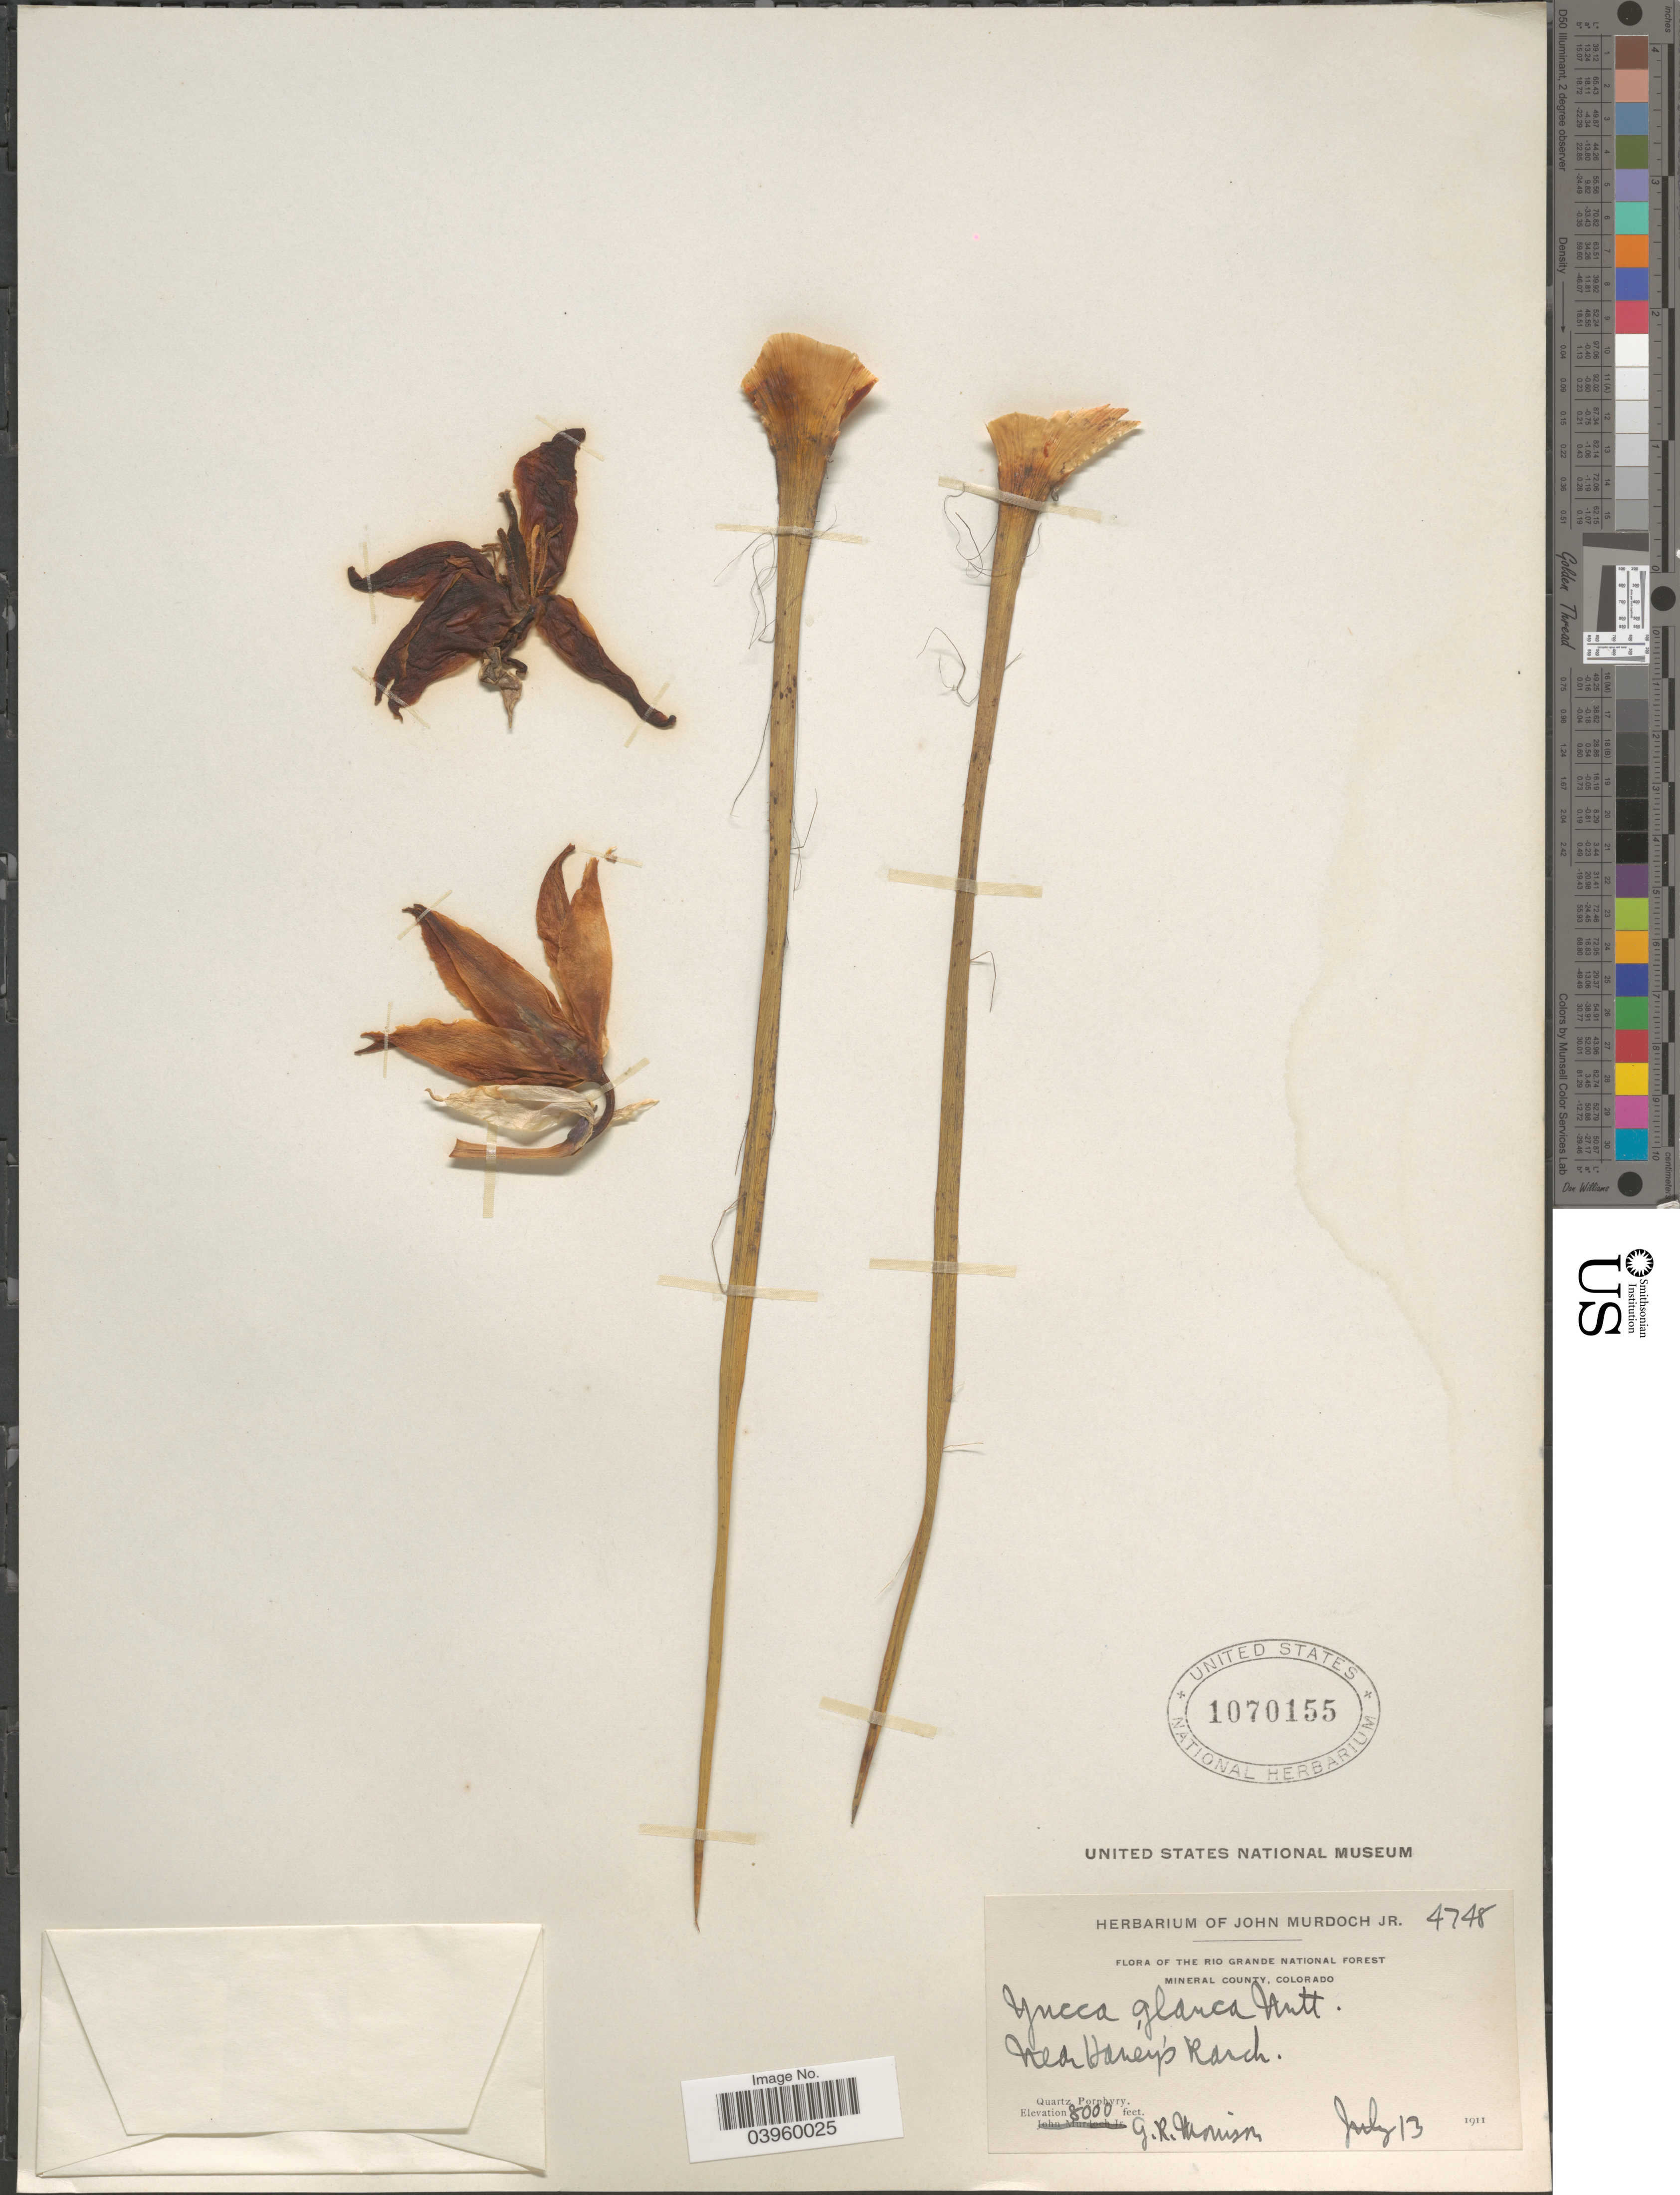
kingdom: Plantae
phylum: Tracheophyta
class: Liliopsida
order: Asparagales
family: Asparagaceae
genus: Yucca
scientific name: Yucca glauca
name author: Nutt.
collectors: G. Morrison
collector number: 4748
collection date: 1911-07-13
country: United States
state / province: Colorado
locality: Rio Grande National Forest. Mineral County. Quartz Porphyry.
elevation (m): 2438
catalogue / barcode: US 1070155